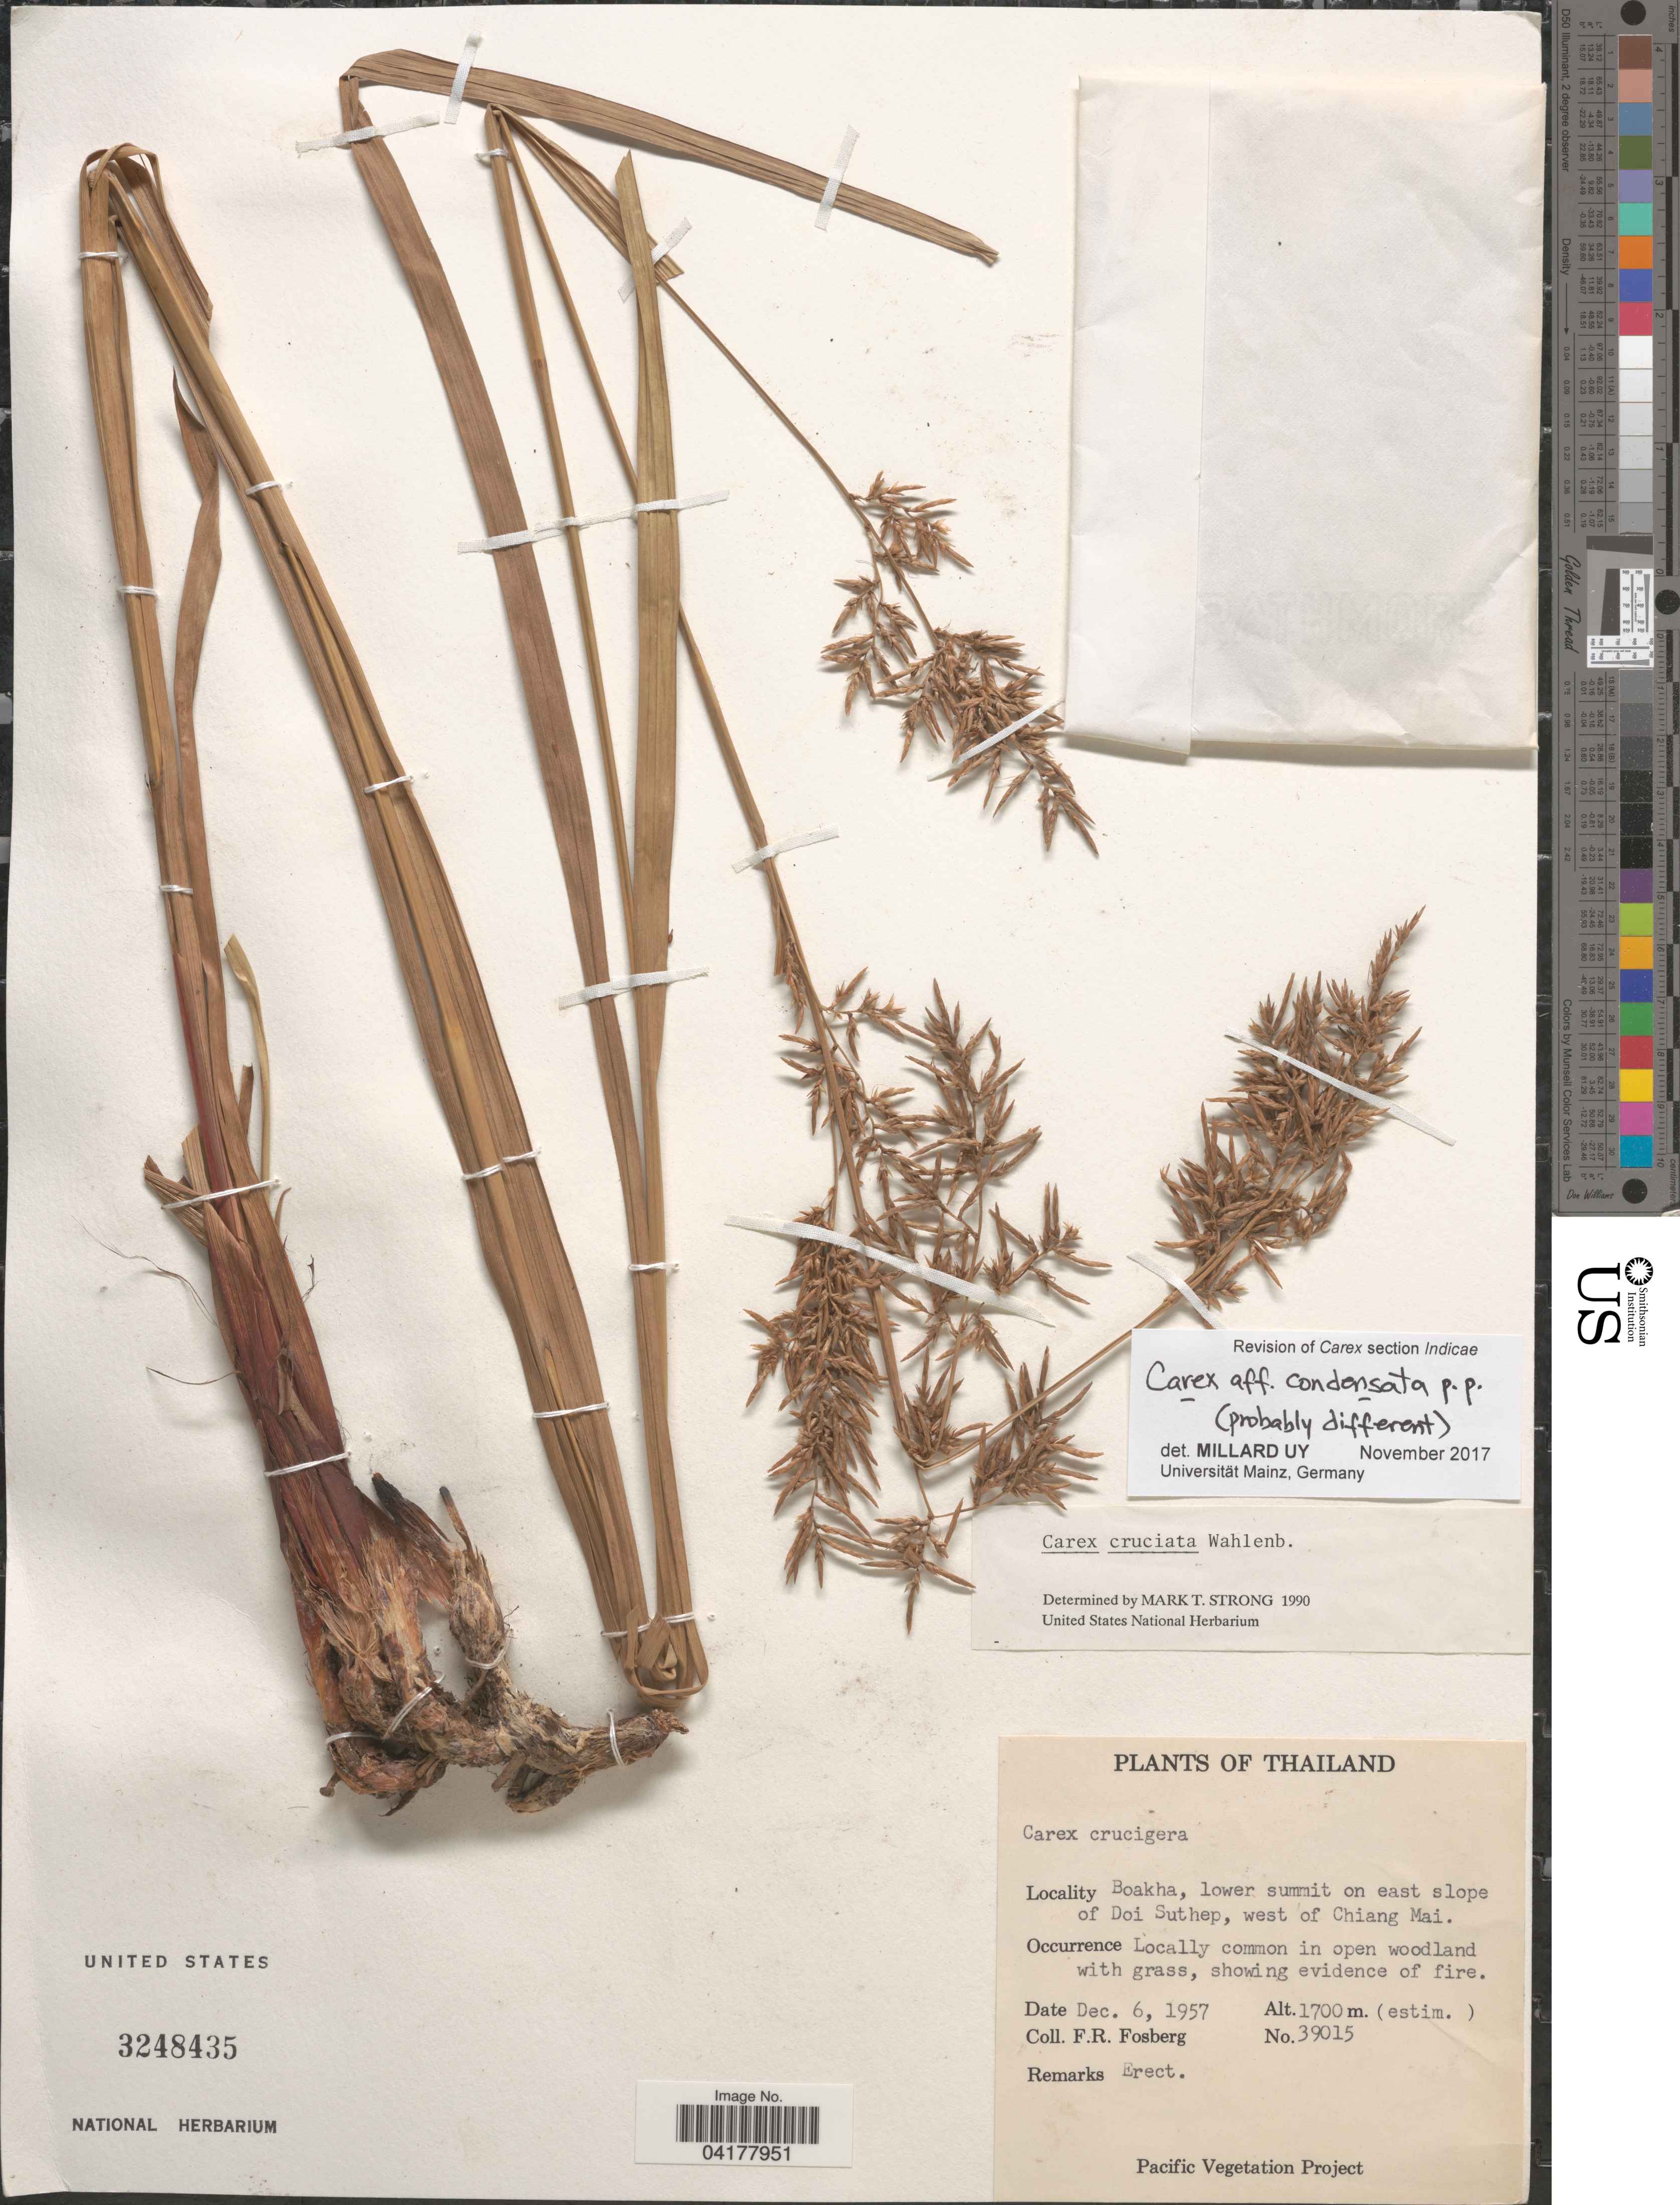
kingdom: Plantae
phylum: Tracheophyta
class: Liliopsida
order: Poales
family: Cyperaceae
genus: Carex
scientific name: Carex condensata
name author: Nees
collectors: F. R. Fosberg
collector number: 39015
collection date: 1957-12-06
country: Thailand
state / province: Chiang Mai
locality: Boakha, lower summit on east slope of Doi Suthep, west of Chiang Mai.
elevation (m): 1700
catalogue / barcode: US 3248435